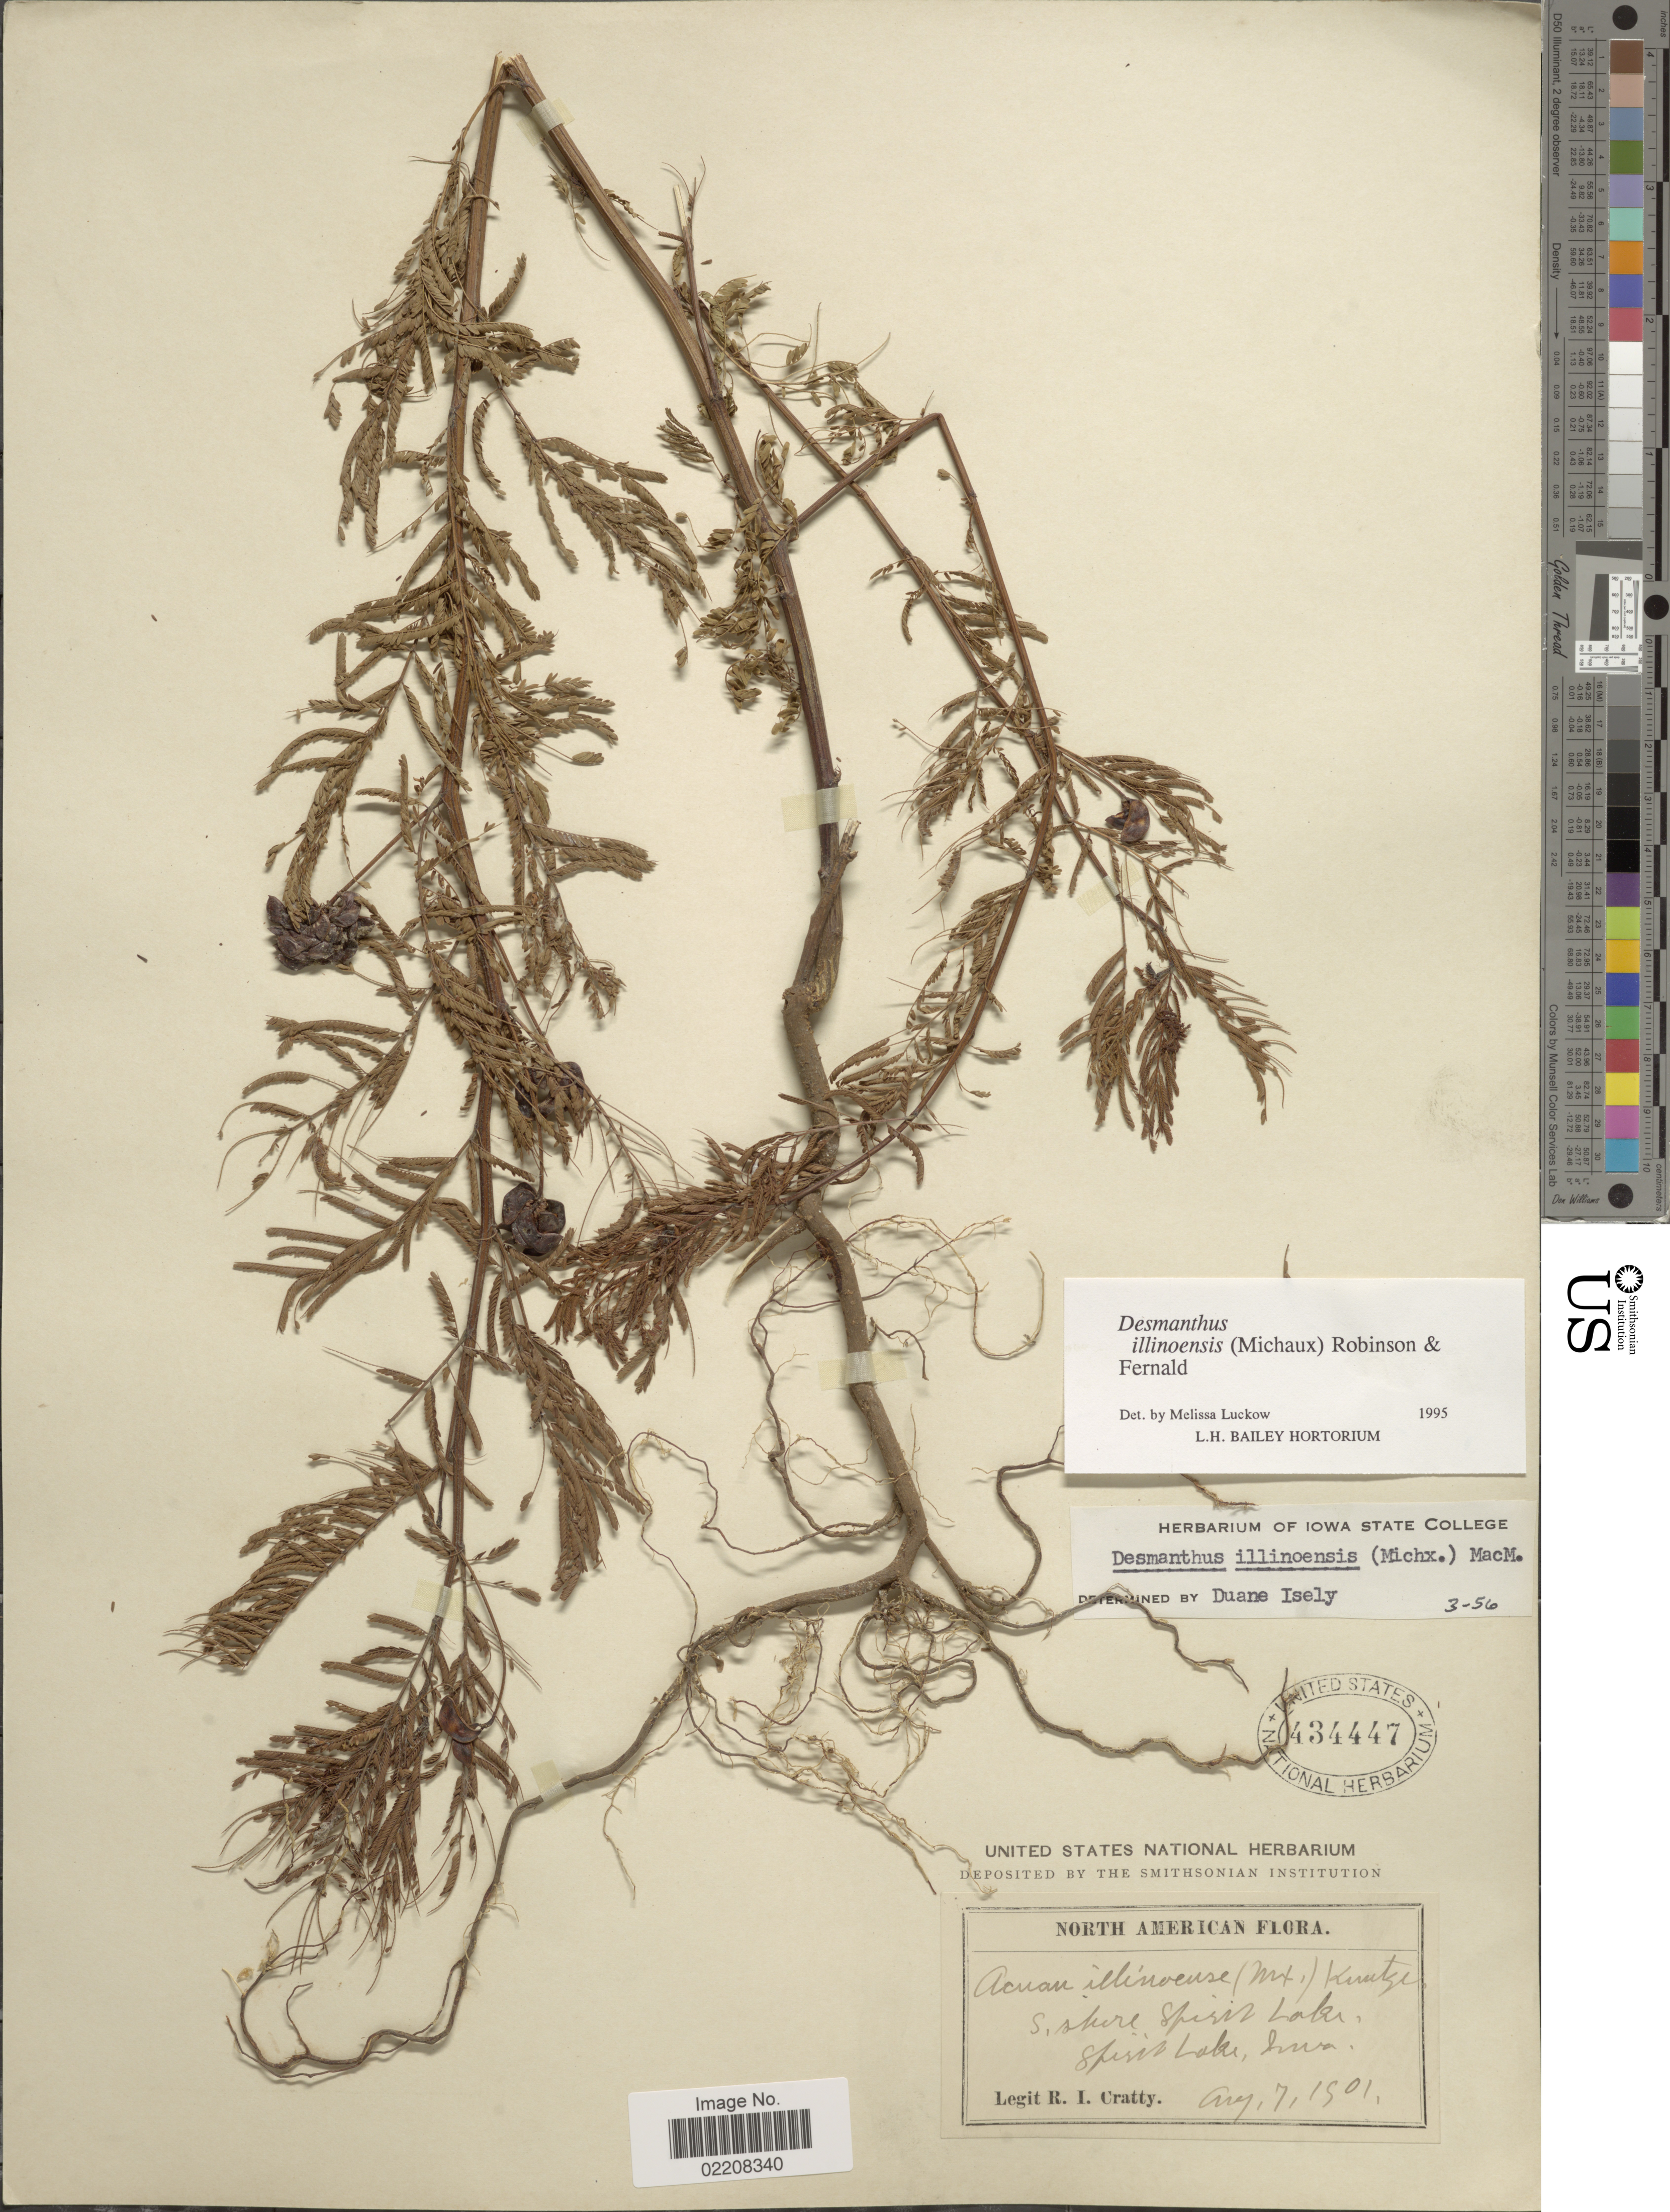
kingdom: Plantae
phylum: Tracheophyta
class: Magnoliopsida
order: Fabales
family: Fabaceae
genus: Desmanthus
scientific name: Desmanthus illinoensis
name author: (Michx.) MacMill.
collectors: R. Cratty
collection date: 1901-08-07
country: United States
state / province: Iowa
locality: S. shore Spirit Lake, Spirit Lake, Iowa.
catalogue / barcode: US 434447